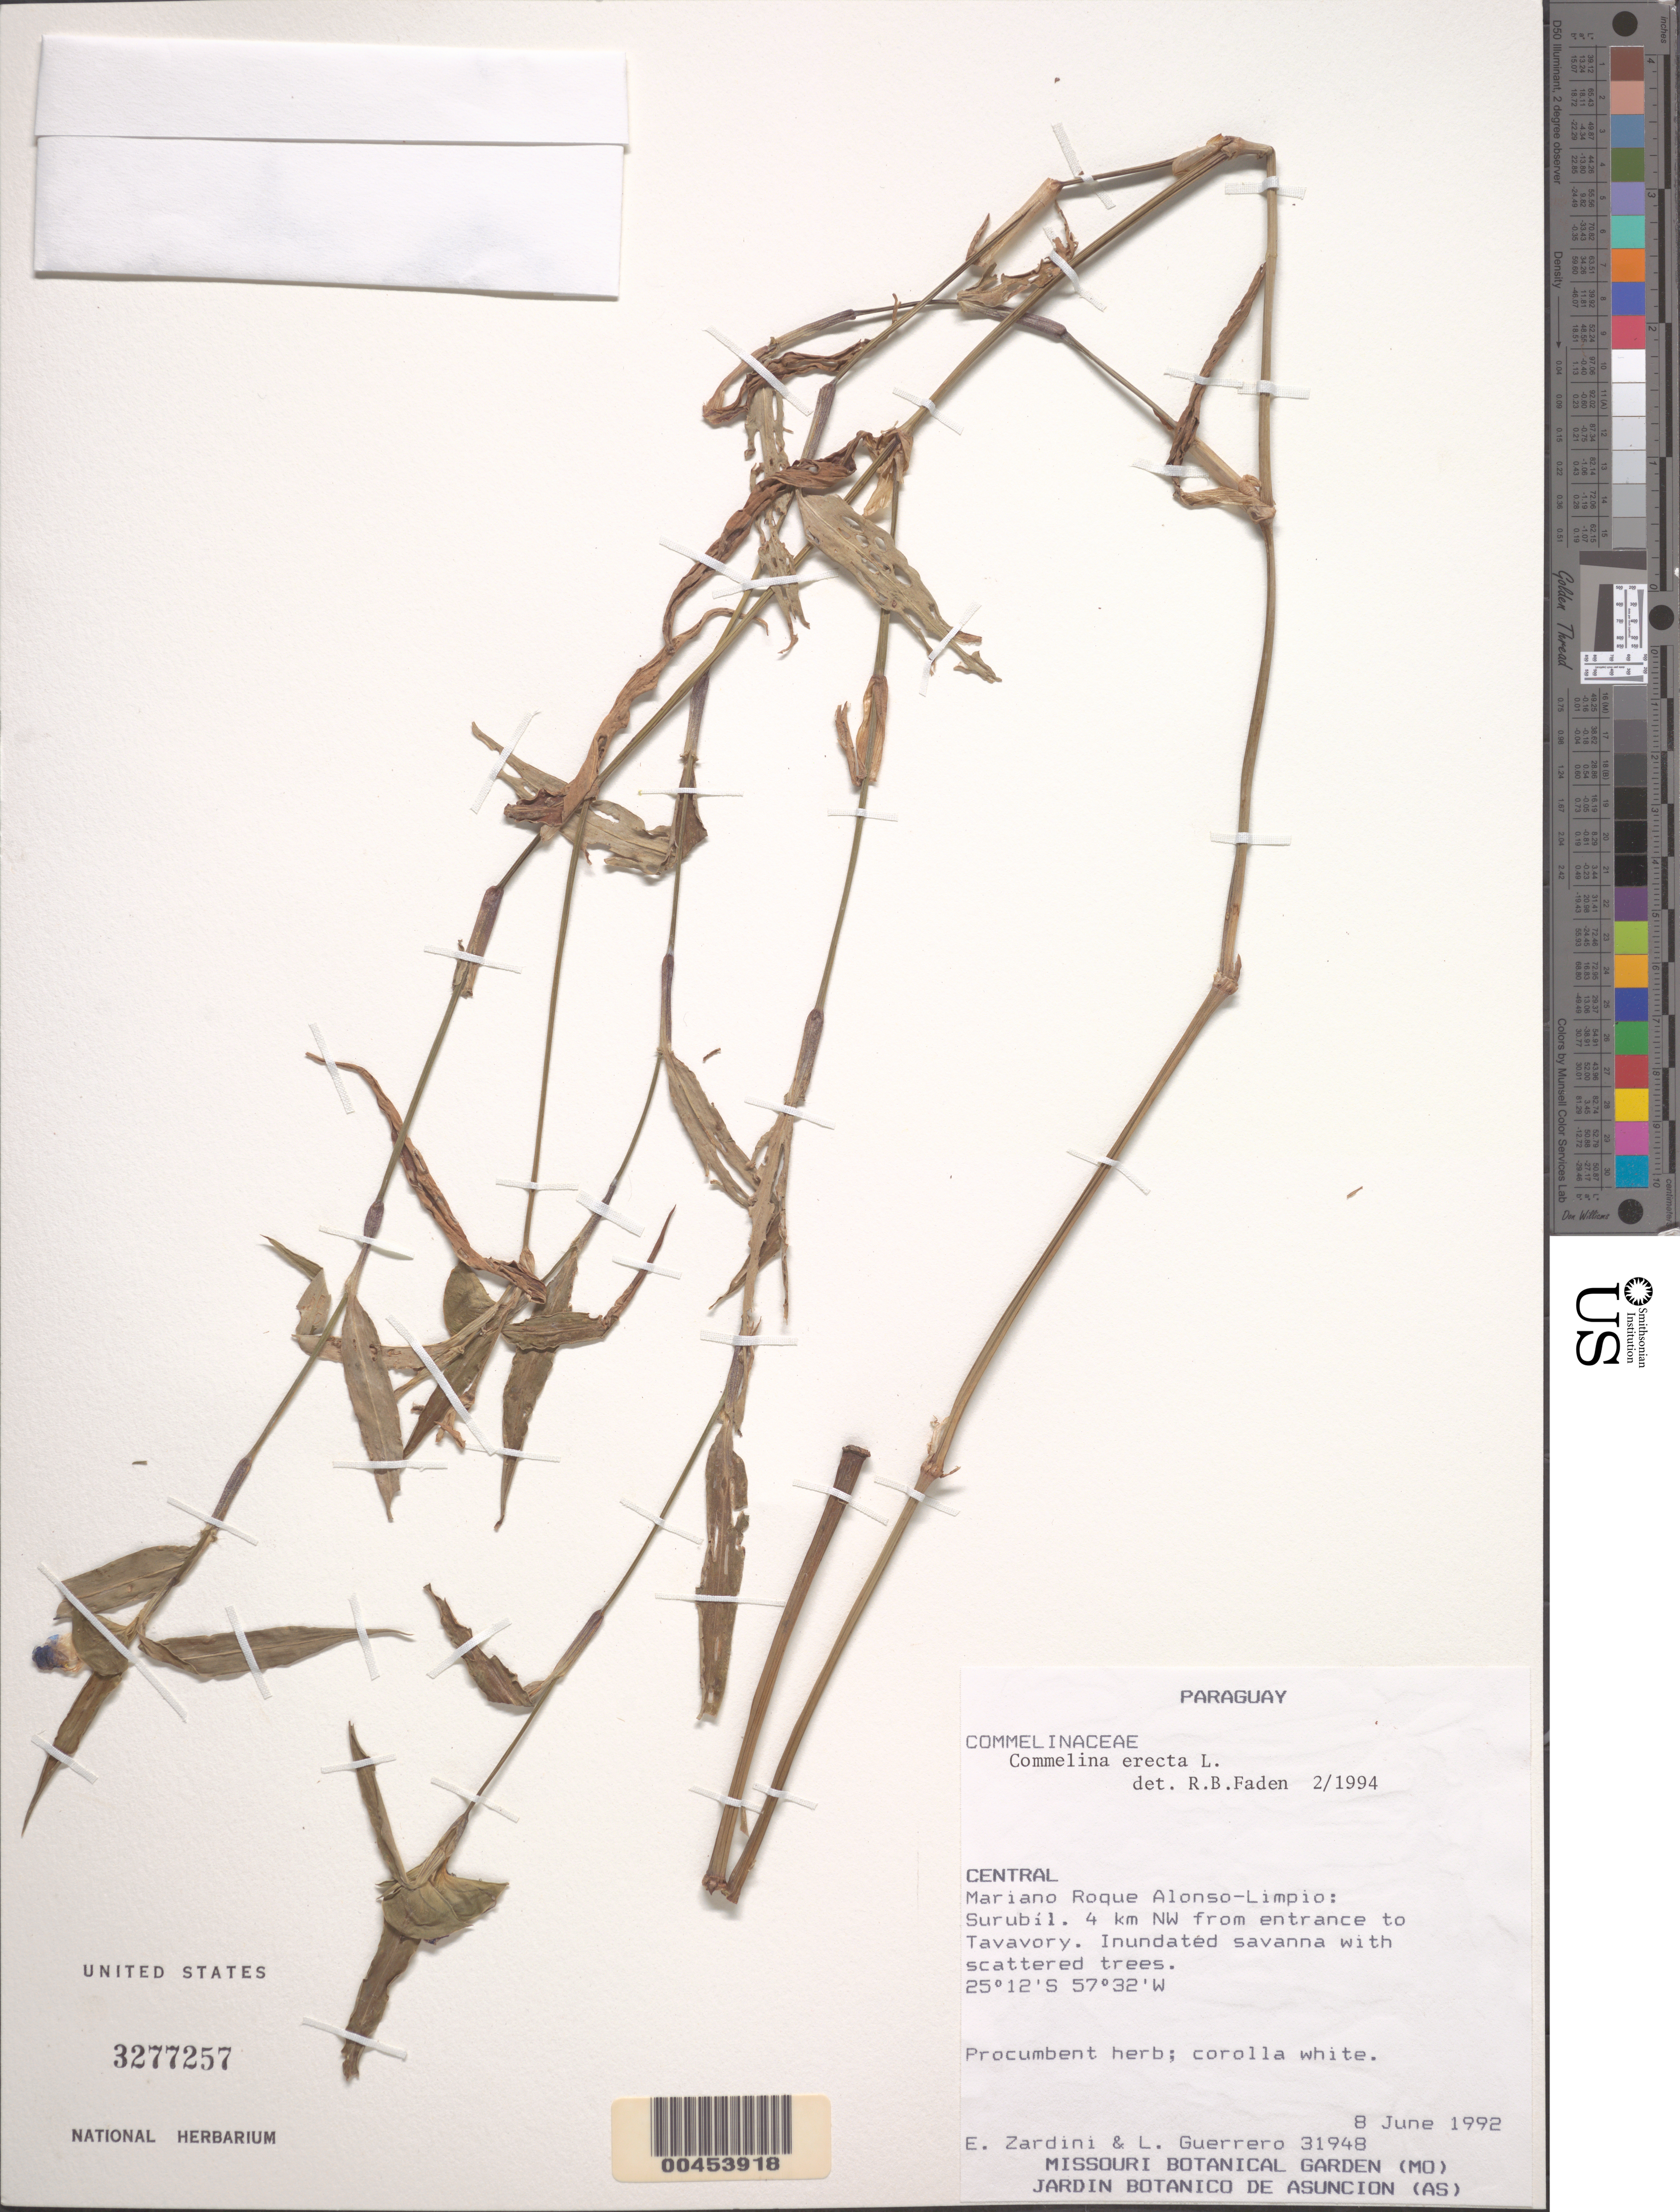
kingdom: Plantae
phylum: Tracheophyta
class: Liliopsida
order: Commelinales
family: Commelinaceae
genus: Commelina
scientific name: Commelina erecta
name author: L.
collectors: E. M. Zardini & L. Guerrero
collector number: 31948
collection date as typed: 08 Jun 1992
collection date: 1992-06-08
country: Paraguay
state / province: Central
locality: Marinao roque alosnso-limpio, surubil, nw of entrance to tavavory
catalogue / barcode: US 3277257